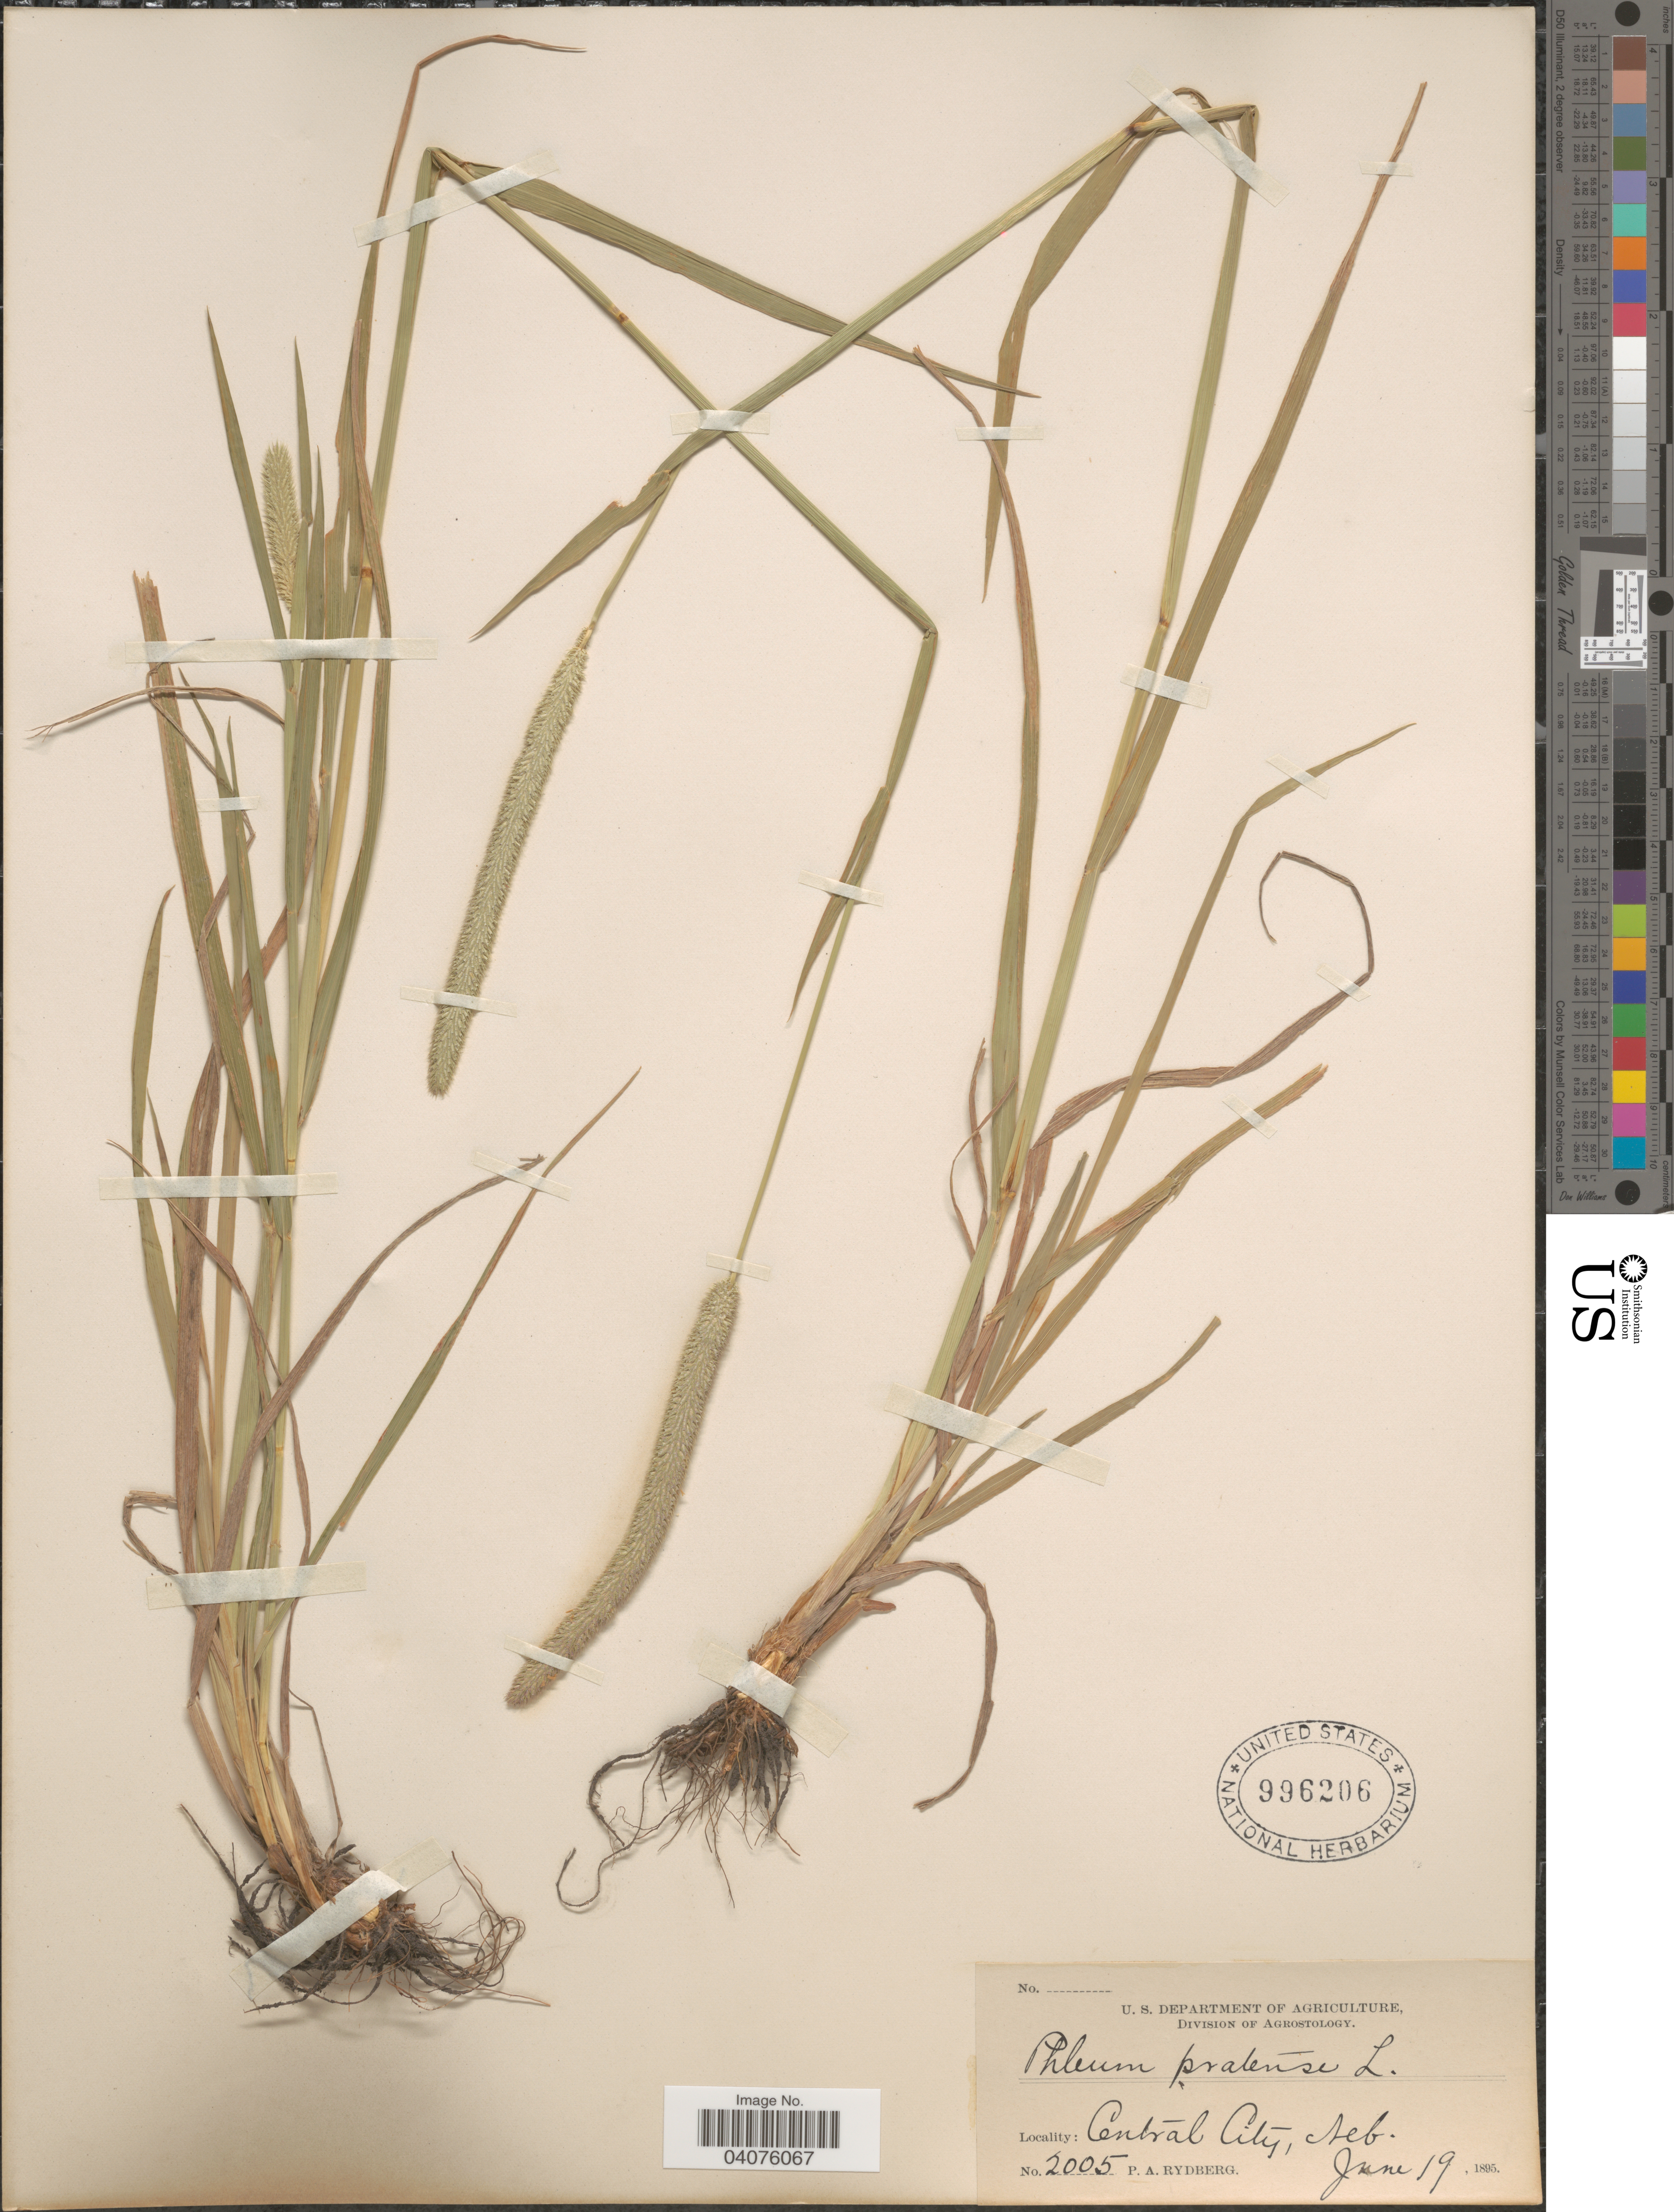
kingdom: Plantae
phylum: Tracheophyta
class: Liliopsida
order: Poales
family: Poaceae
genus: Phleum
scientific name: Phleum pratense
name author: L.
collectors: P. A. Rydberg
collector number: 2005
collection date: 1895-06-19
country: United States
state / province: Nebraska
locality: Central City.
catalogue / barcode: US 996206